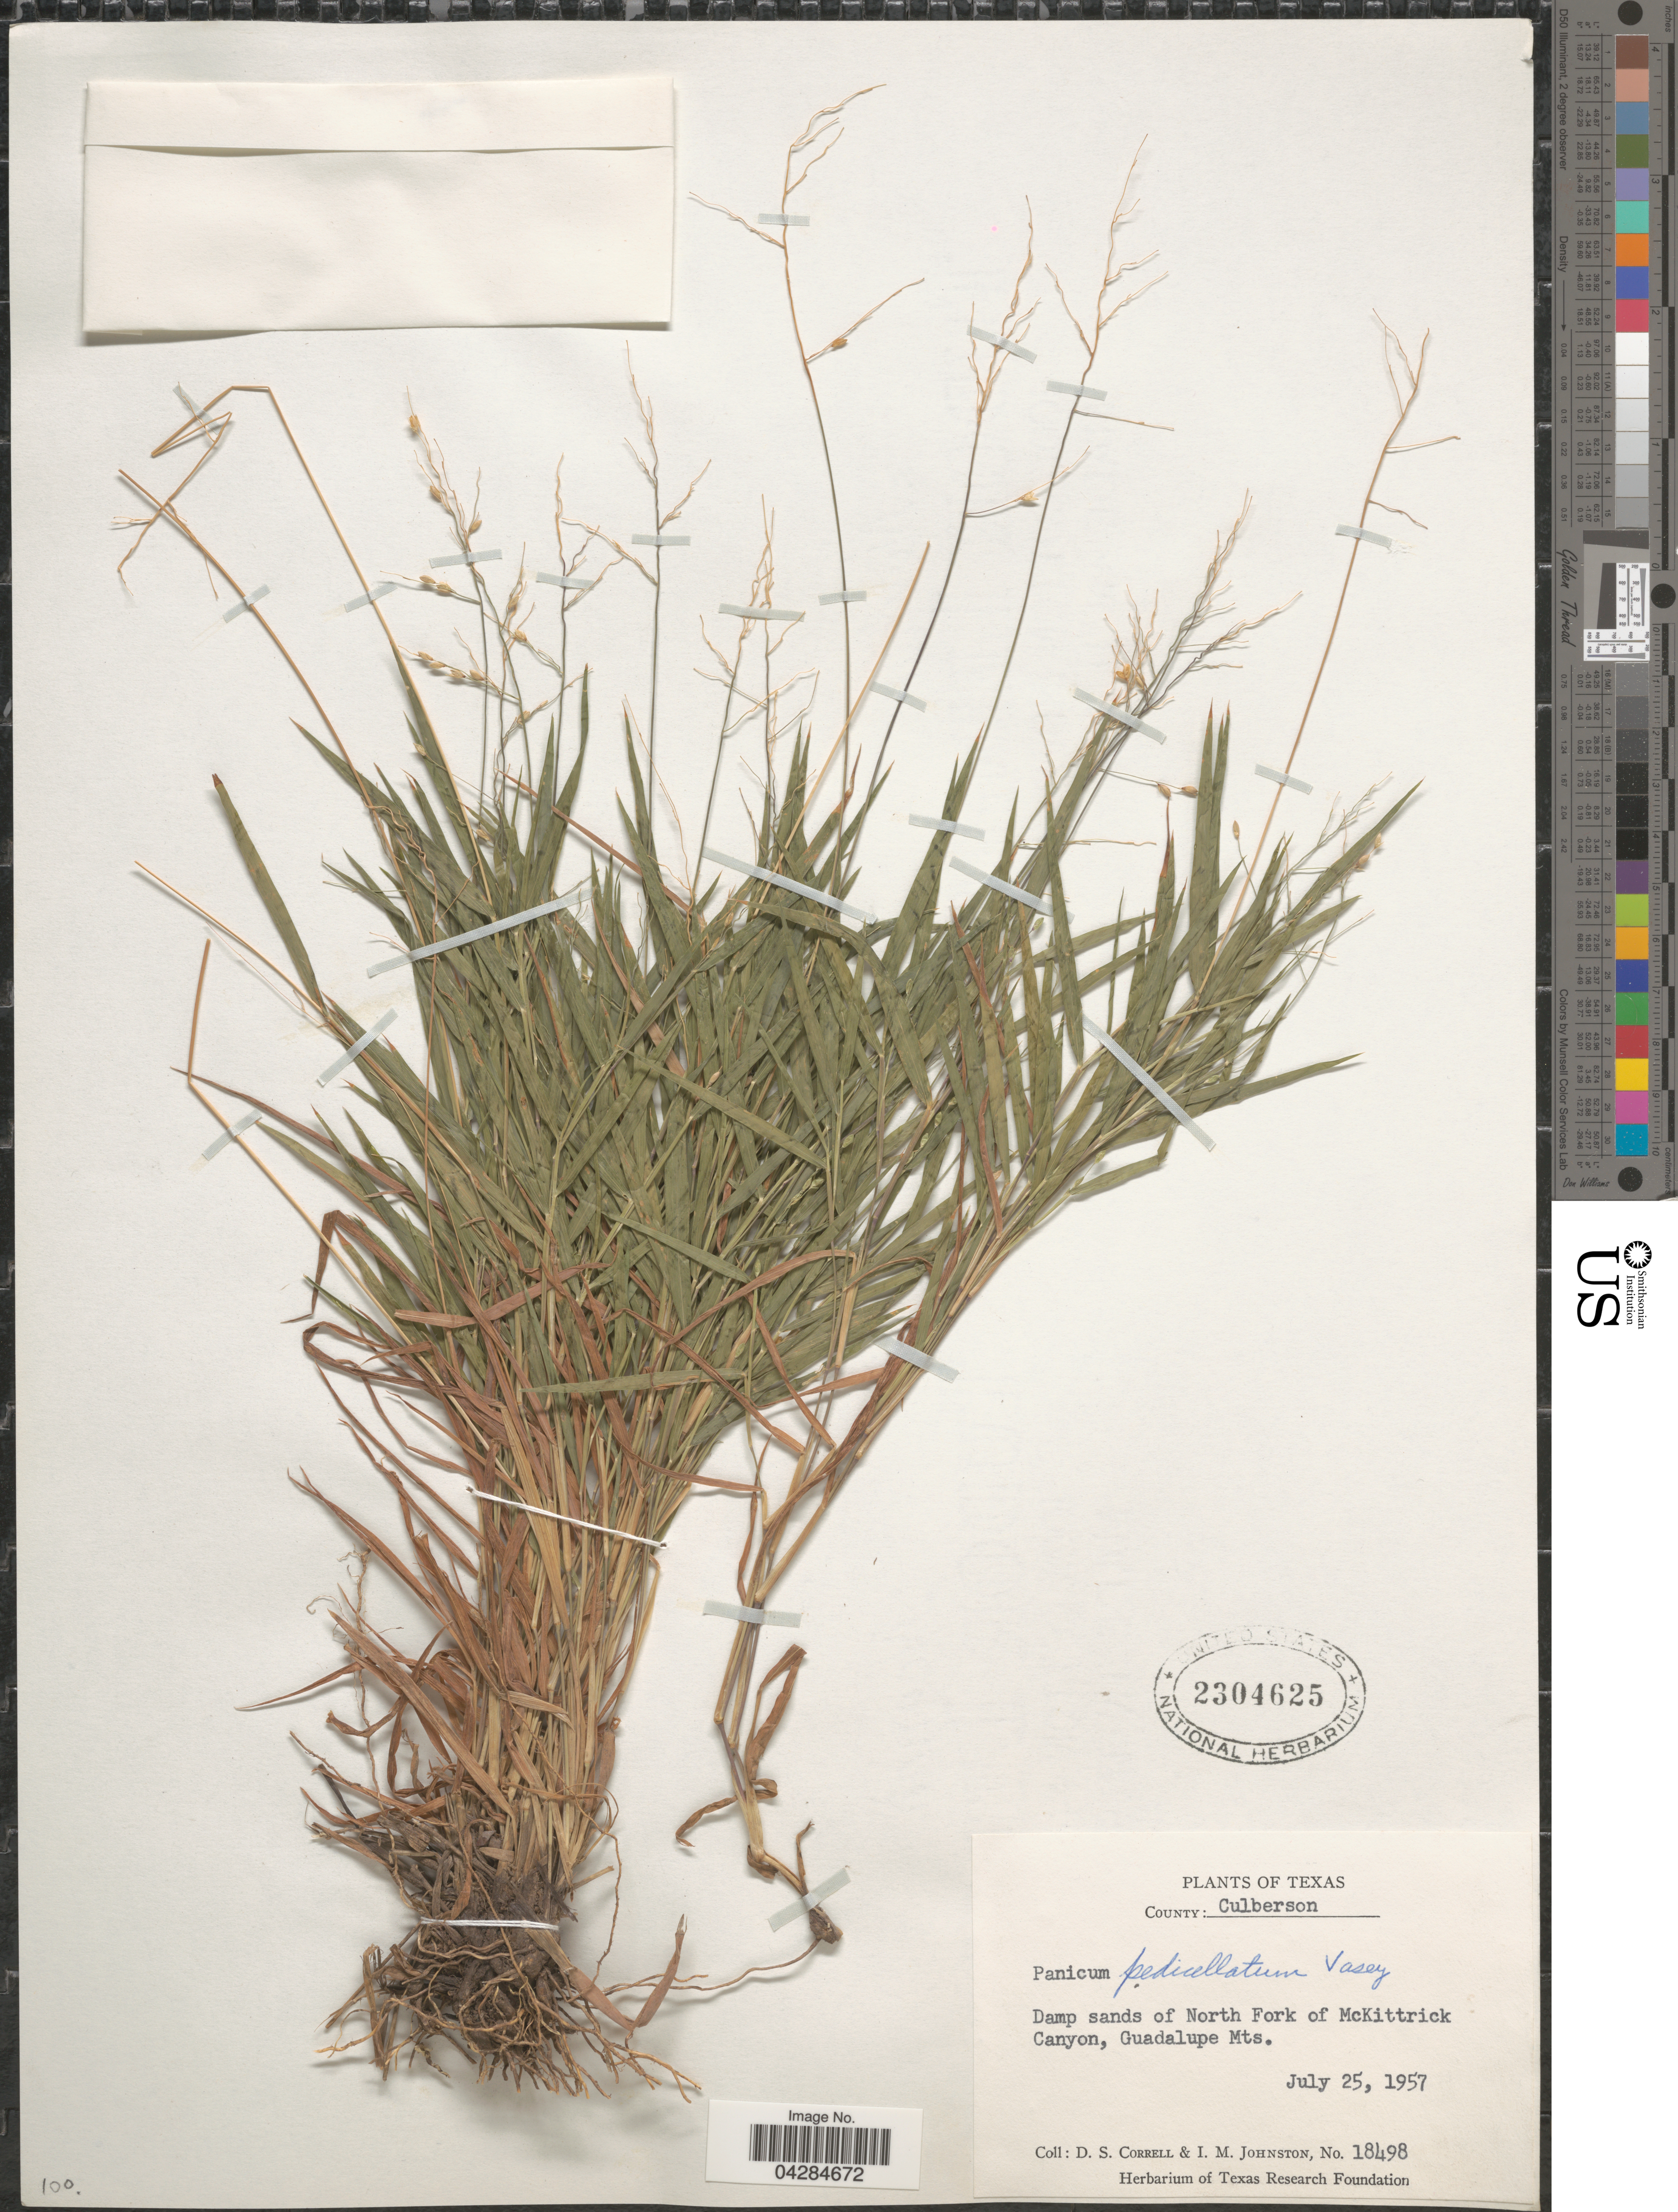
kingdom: Plantae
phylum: Tracheophyta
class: Liliopsida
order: Poales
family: Poaceae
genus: Dichanthelium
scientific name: Dichanthelium pedicellatum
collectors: D. S. Correll & I.M. Johnston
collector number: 18498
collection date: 1957-07-25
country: United States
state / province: Texas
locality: County: Culberson. Damp sands of North Fork of McKittrick Canyon, Guadalupe Mts.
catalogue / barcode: US 2304625